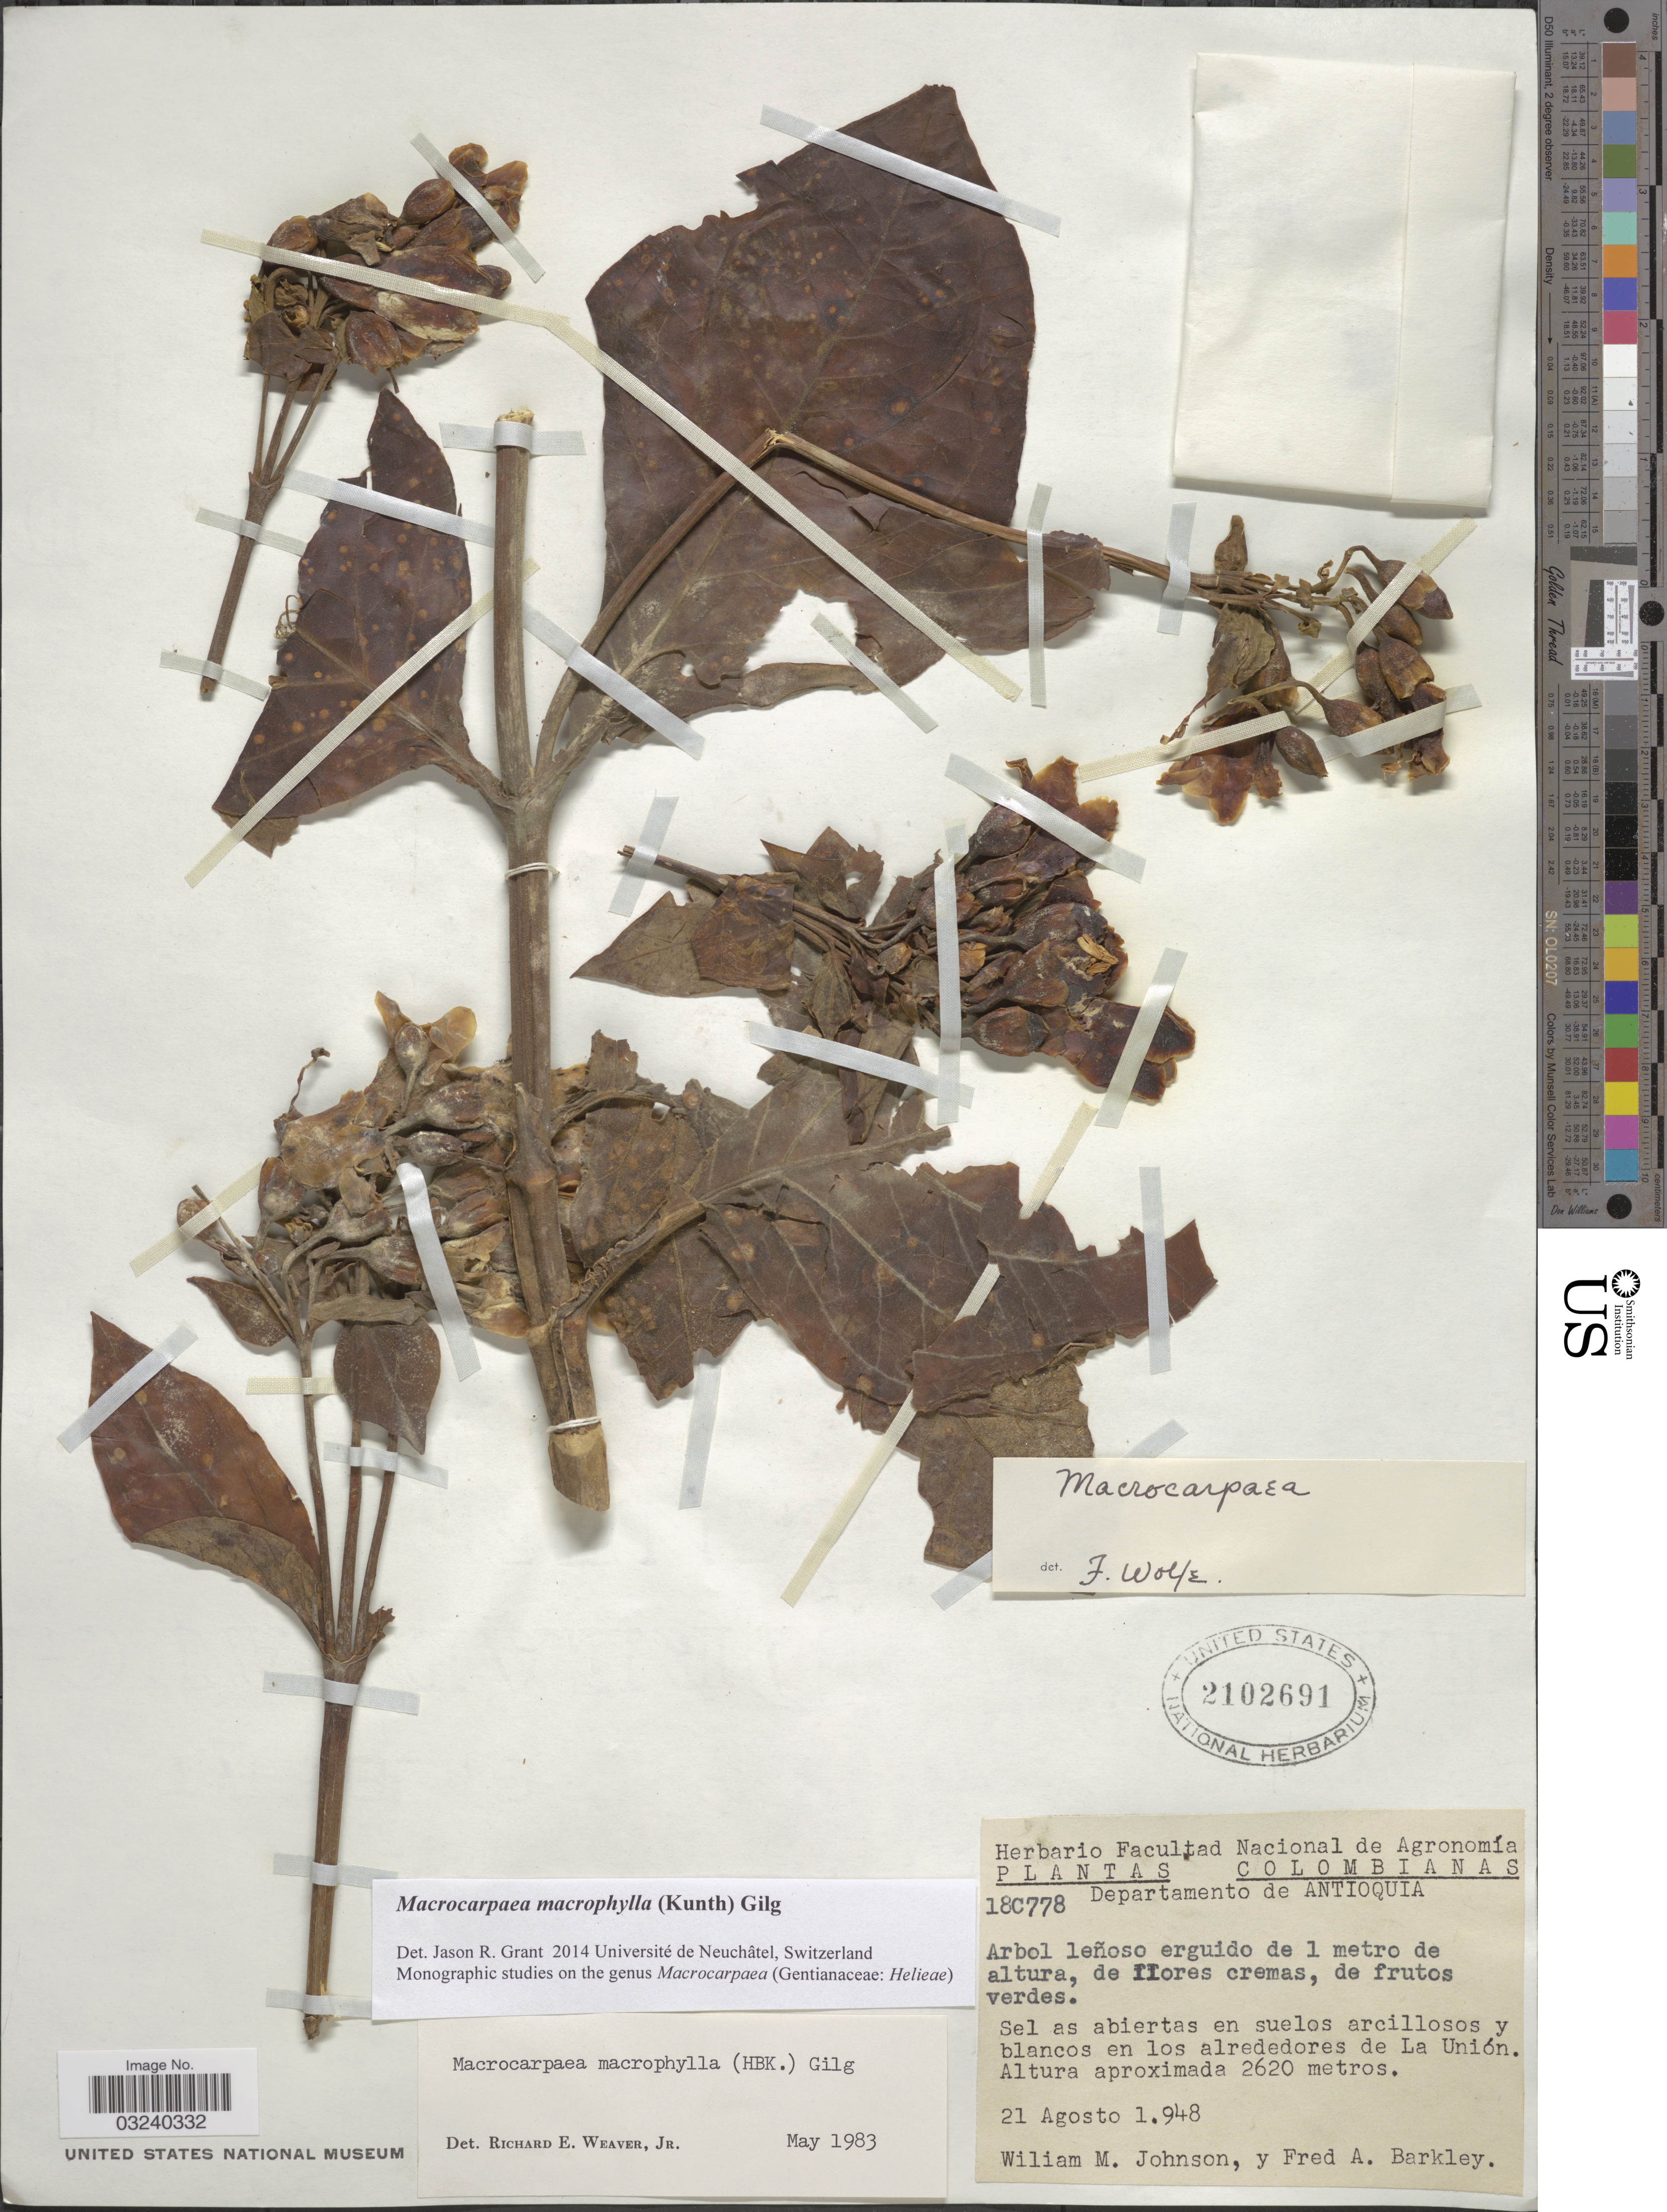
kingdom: Plantae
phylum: Tracheophyta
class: Magnoliopsida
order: Gentianales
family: Gentianaceae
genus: Macrocarpaea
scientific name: Macrocarpaea macrophylla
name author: (Kunth) Gilg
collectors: W. M. Johnson & F. A. Barkley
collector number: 18C778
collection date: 1948-08-21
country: Colombia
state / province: Antioquia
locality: Departamento de Antioquia. Sel as abiertas en suelos arcillosos y blancos en los alrededores de La Unión.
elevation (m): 2620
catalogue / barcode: US 2102691